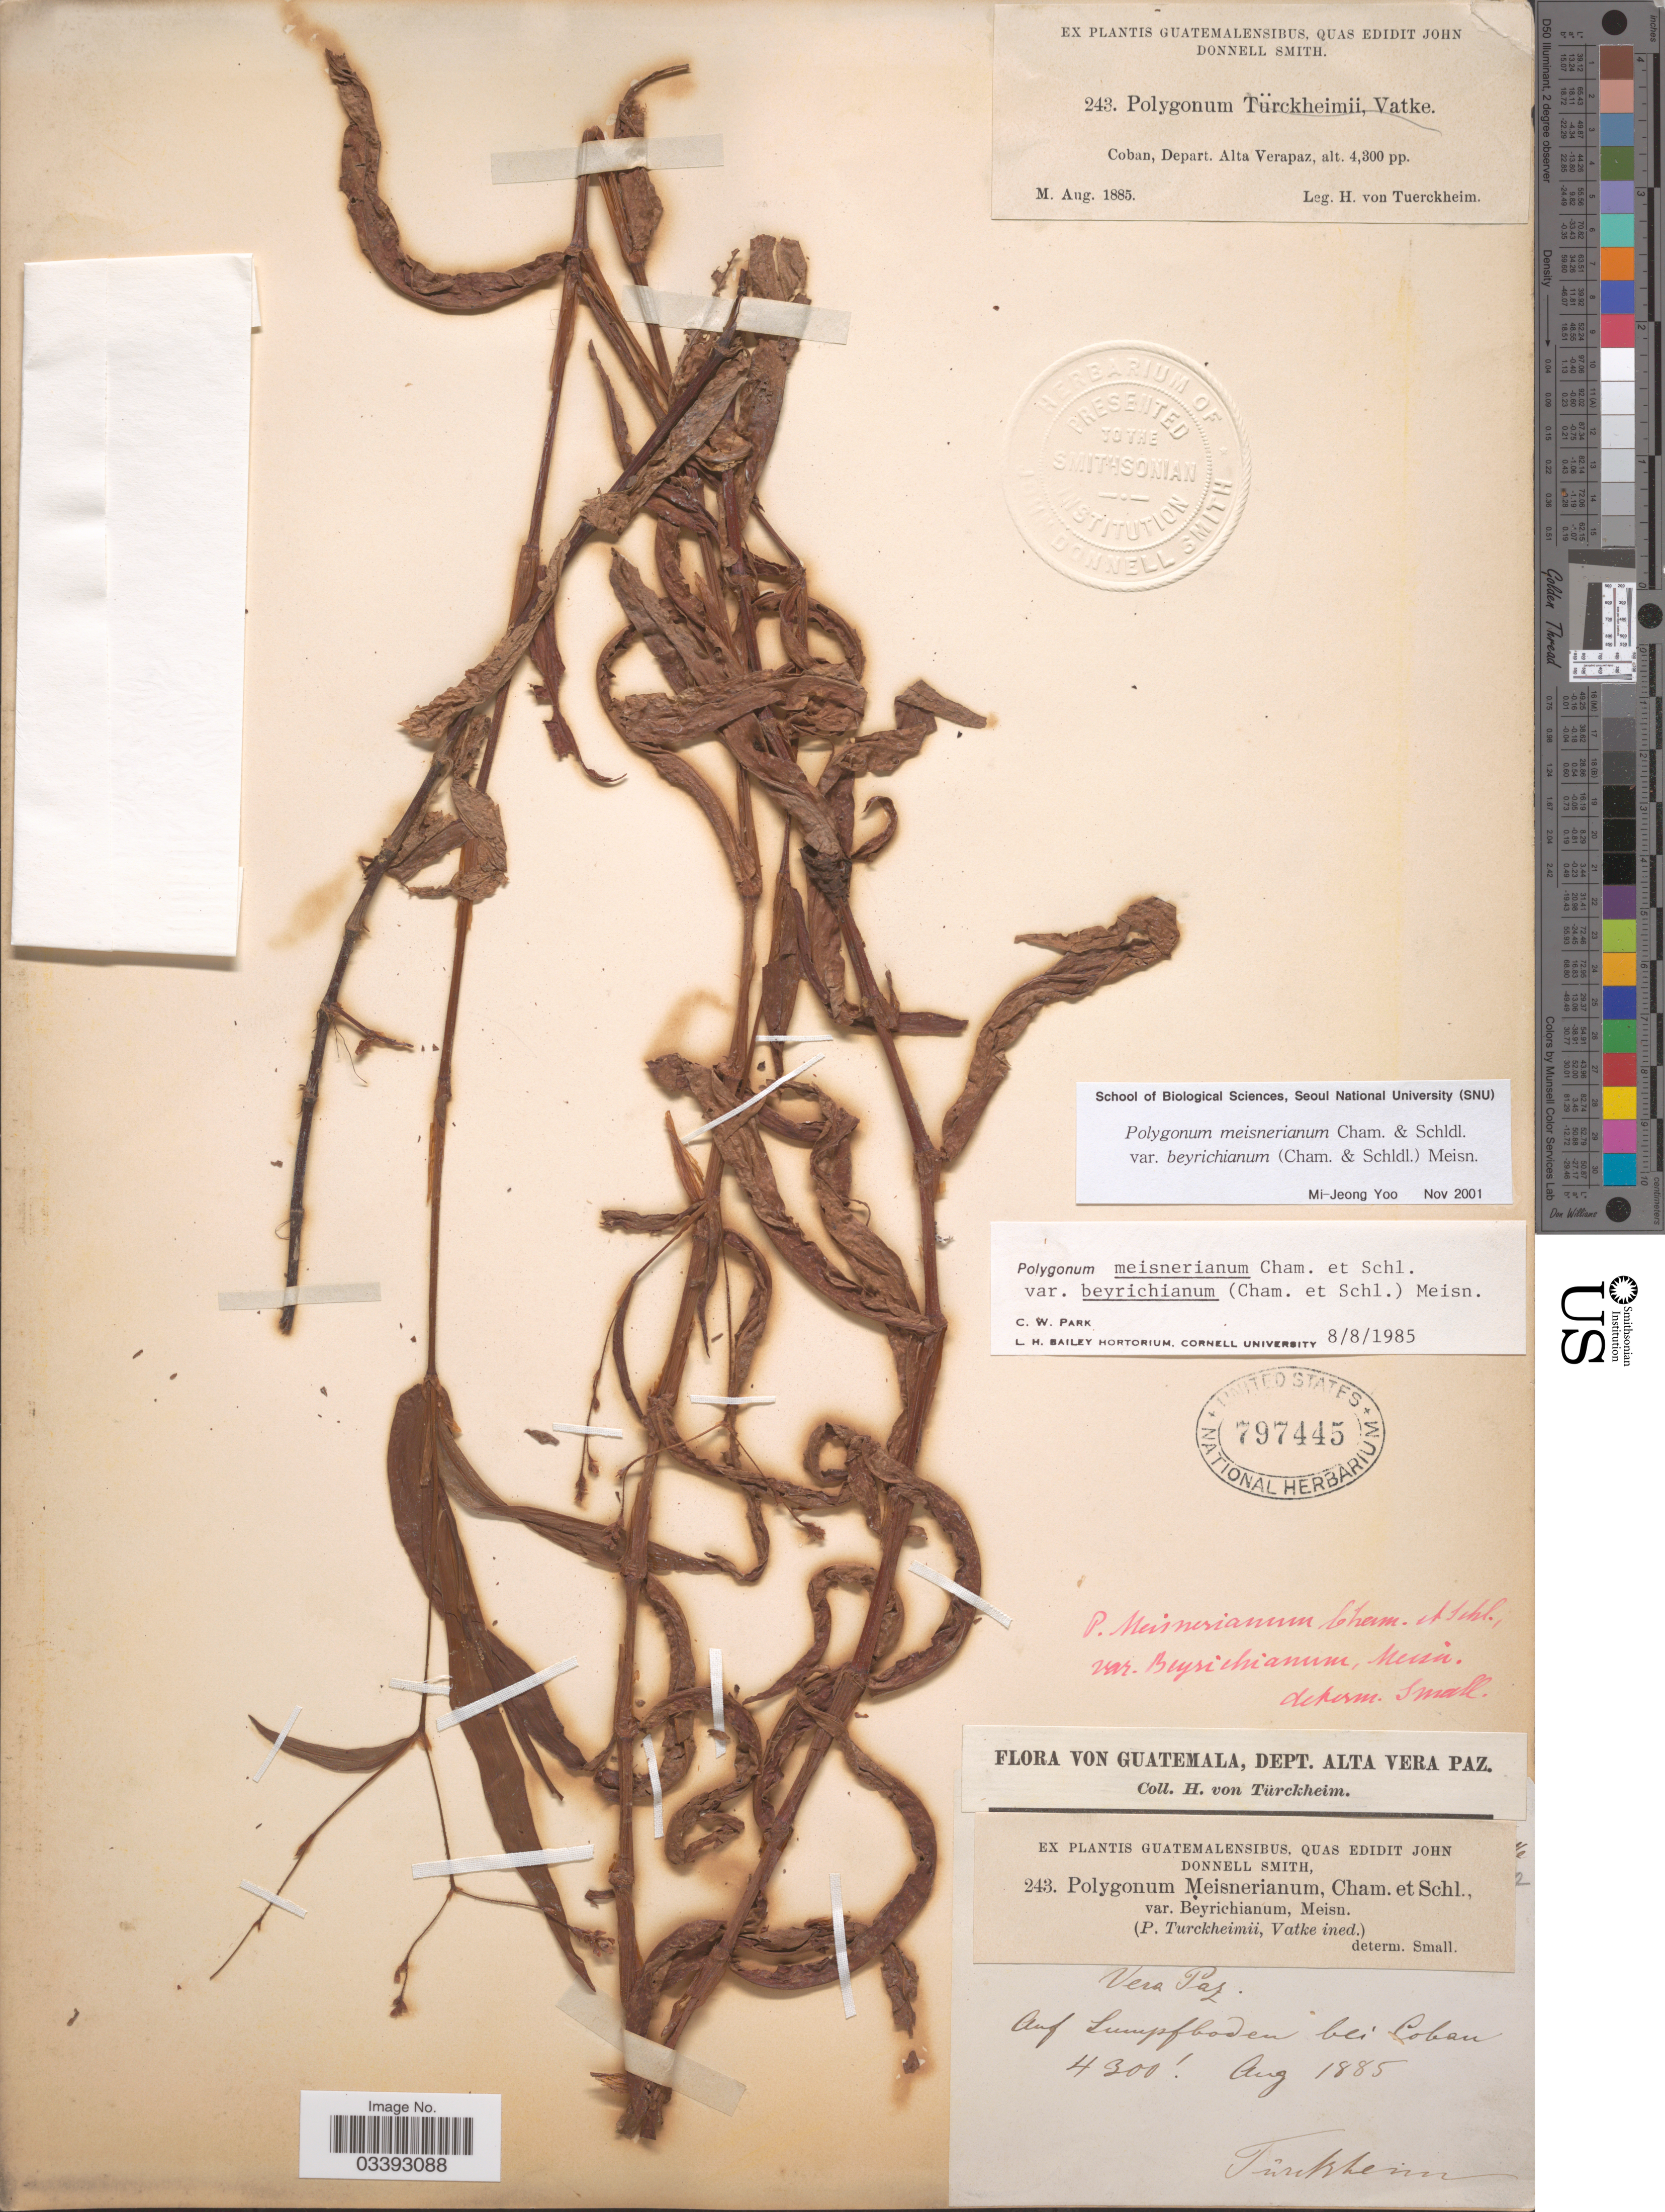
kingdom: Plantae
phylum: Tracheophyta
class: Magnoliopsida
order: Caryophyllales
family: Polygonaceae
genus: Polygonum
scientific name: Polygonum meisnerianum var. beyrichianum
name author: (Cham. & Schltdl.) Meisn.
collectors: H. von Türckheim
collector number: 243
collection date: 1885-08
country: Guatemala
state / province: Alta Verapaz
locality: Coban, Depart. Alta Verapaz. Vera Paz. Auf Lumpfboden bei Coban.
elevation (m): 1311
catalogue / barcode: US 797445